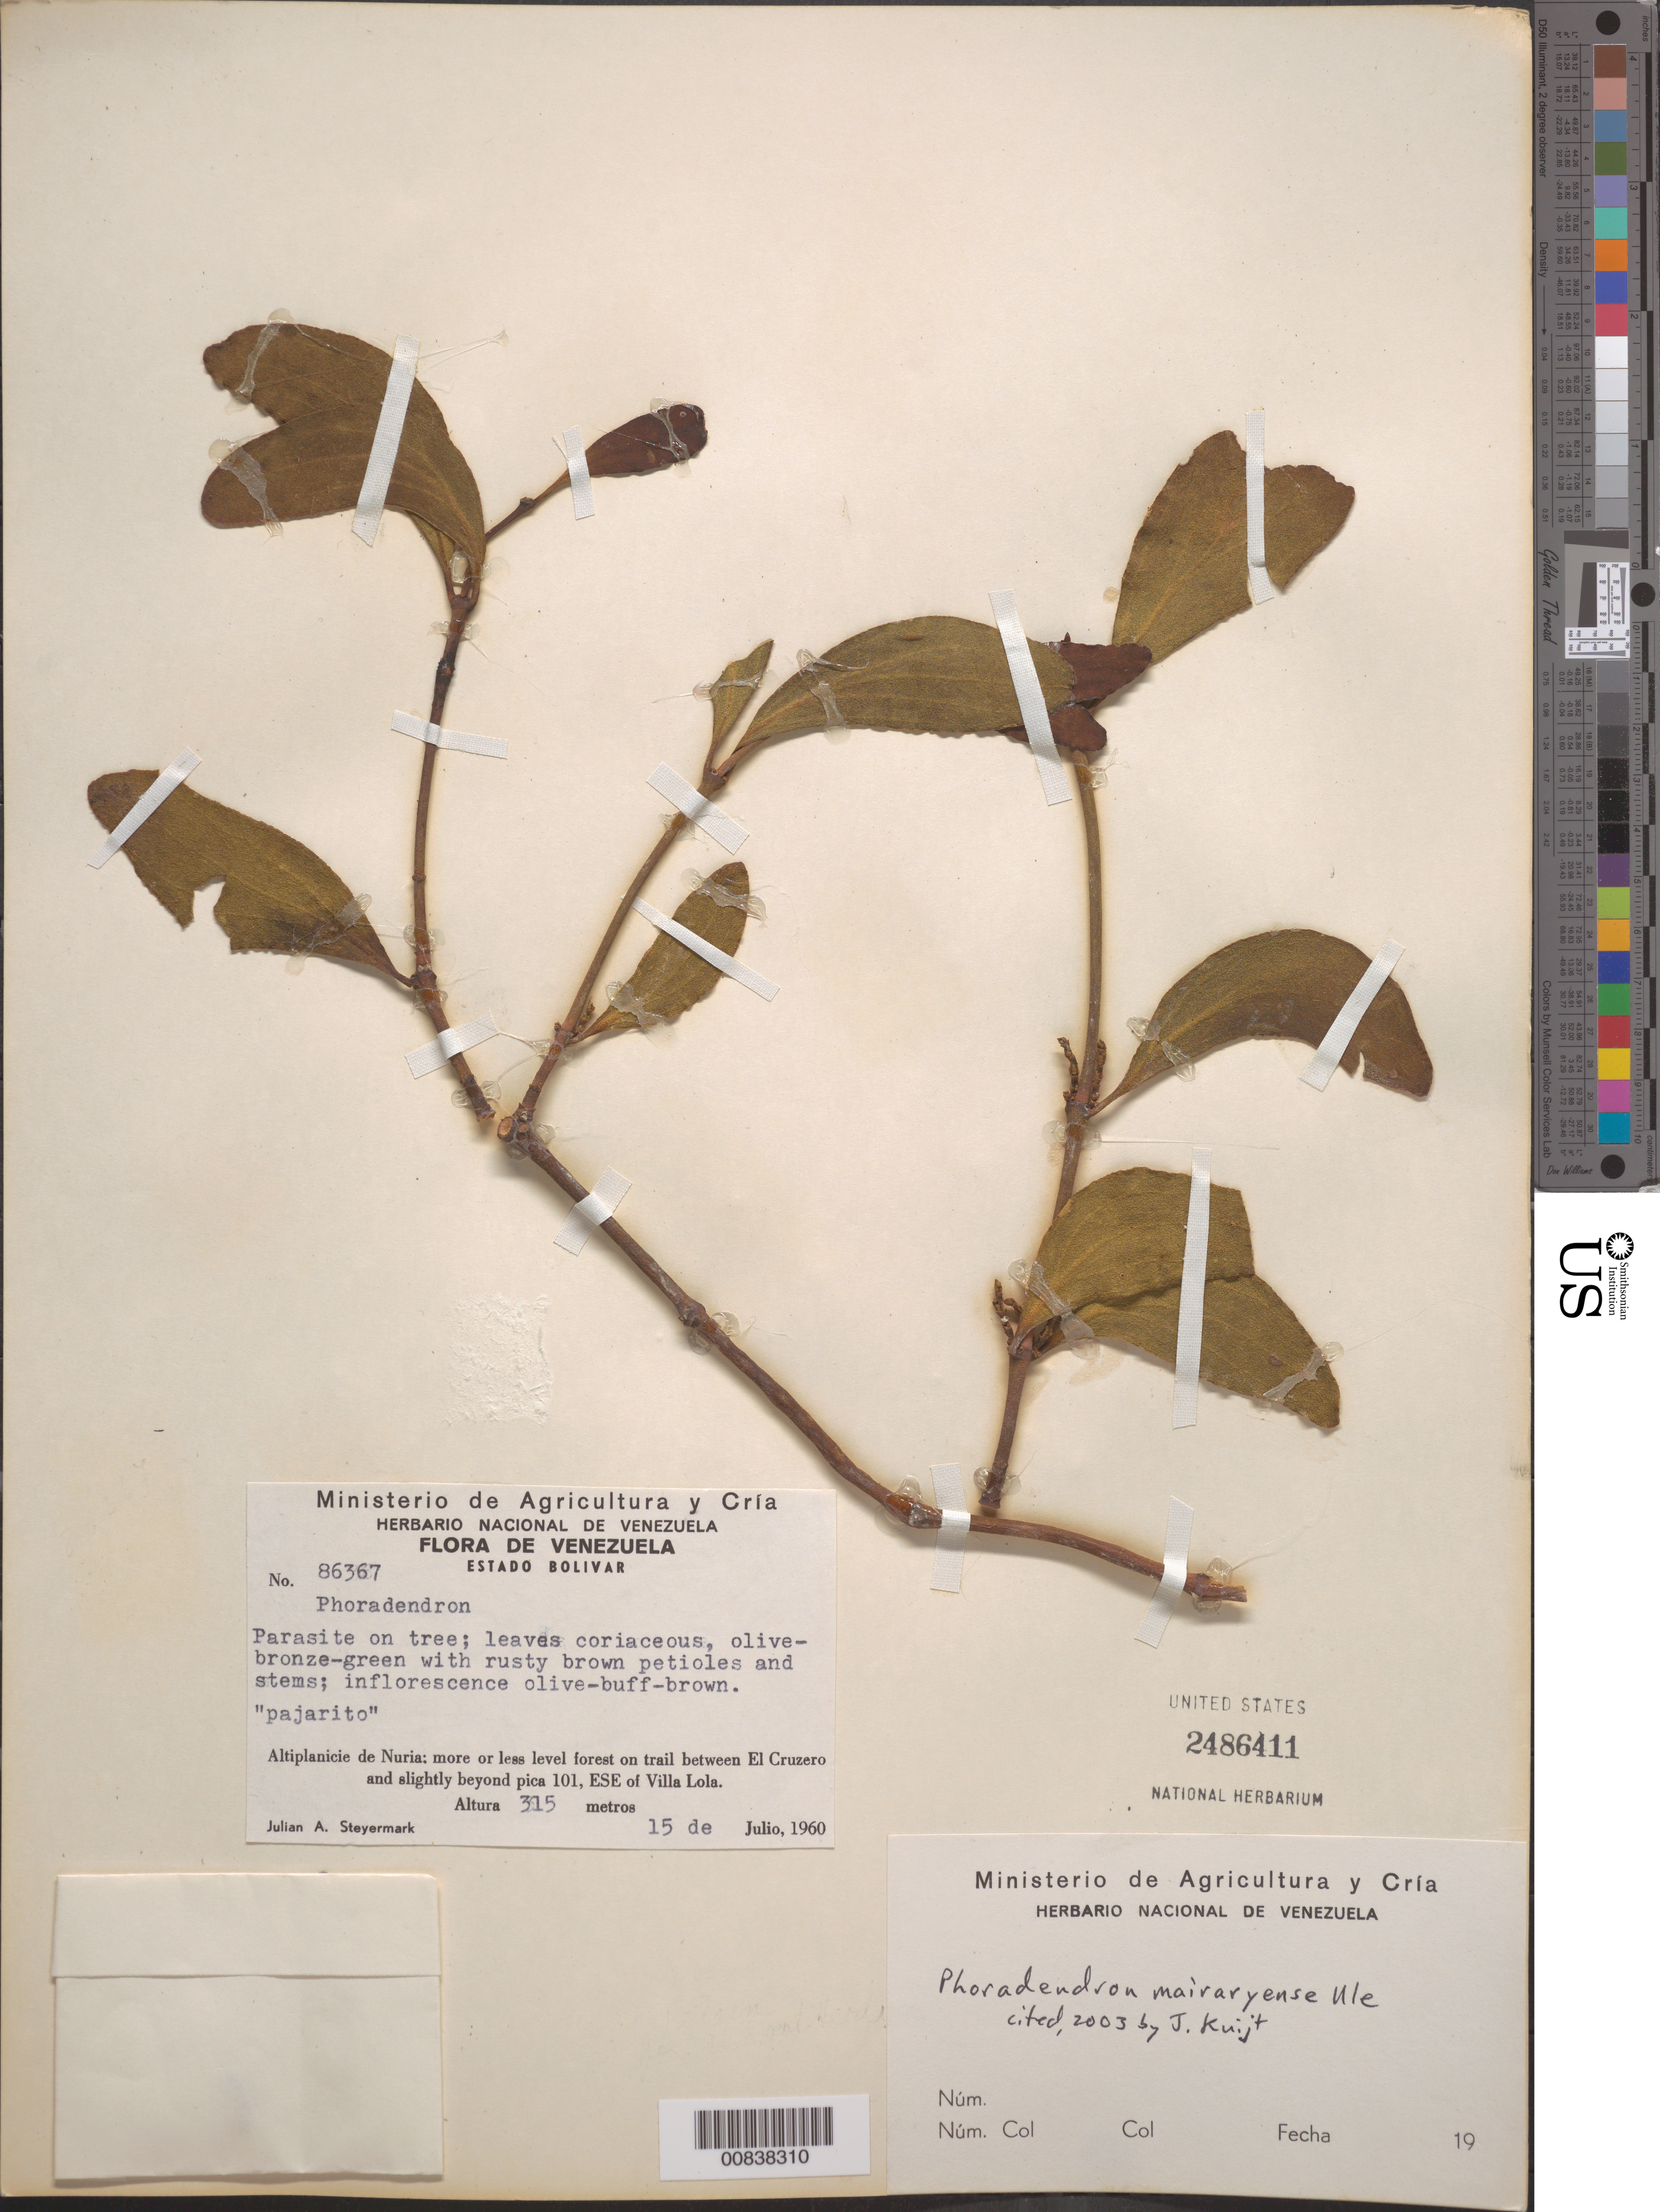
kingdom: Plantae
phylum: Tracheophyta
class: Magnoliopsida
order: Santalales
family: Viscaceae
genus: Phoradendron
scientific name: Phoradendron mairaryense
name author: Ule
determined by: Kuijt, Job, (CANADA)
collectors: J. Steyermark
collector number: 86367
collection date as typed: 15-Jul-60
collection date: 1960-07-15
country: Venezuela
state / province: Bolívar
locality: Altiplanicie de Nuria, trail between El Cruzero and pk 101, ESE of Villa Lola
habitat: More or less level forest on trail; on tree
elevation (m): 315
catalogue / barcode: US 2486411